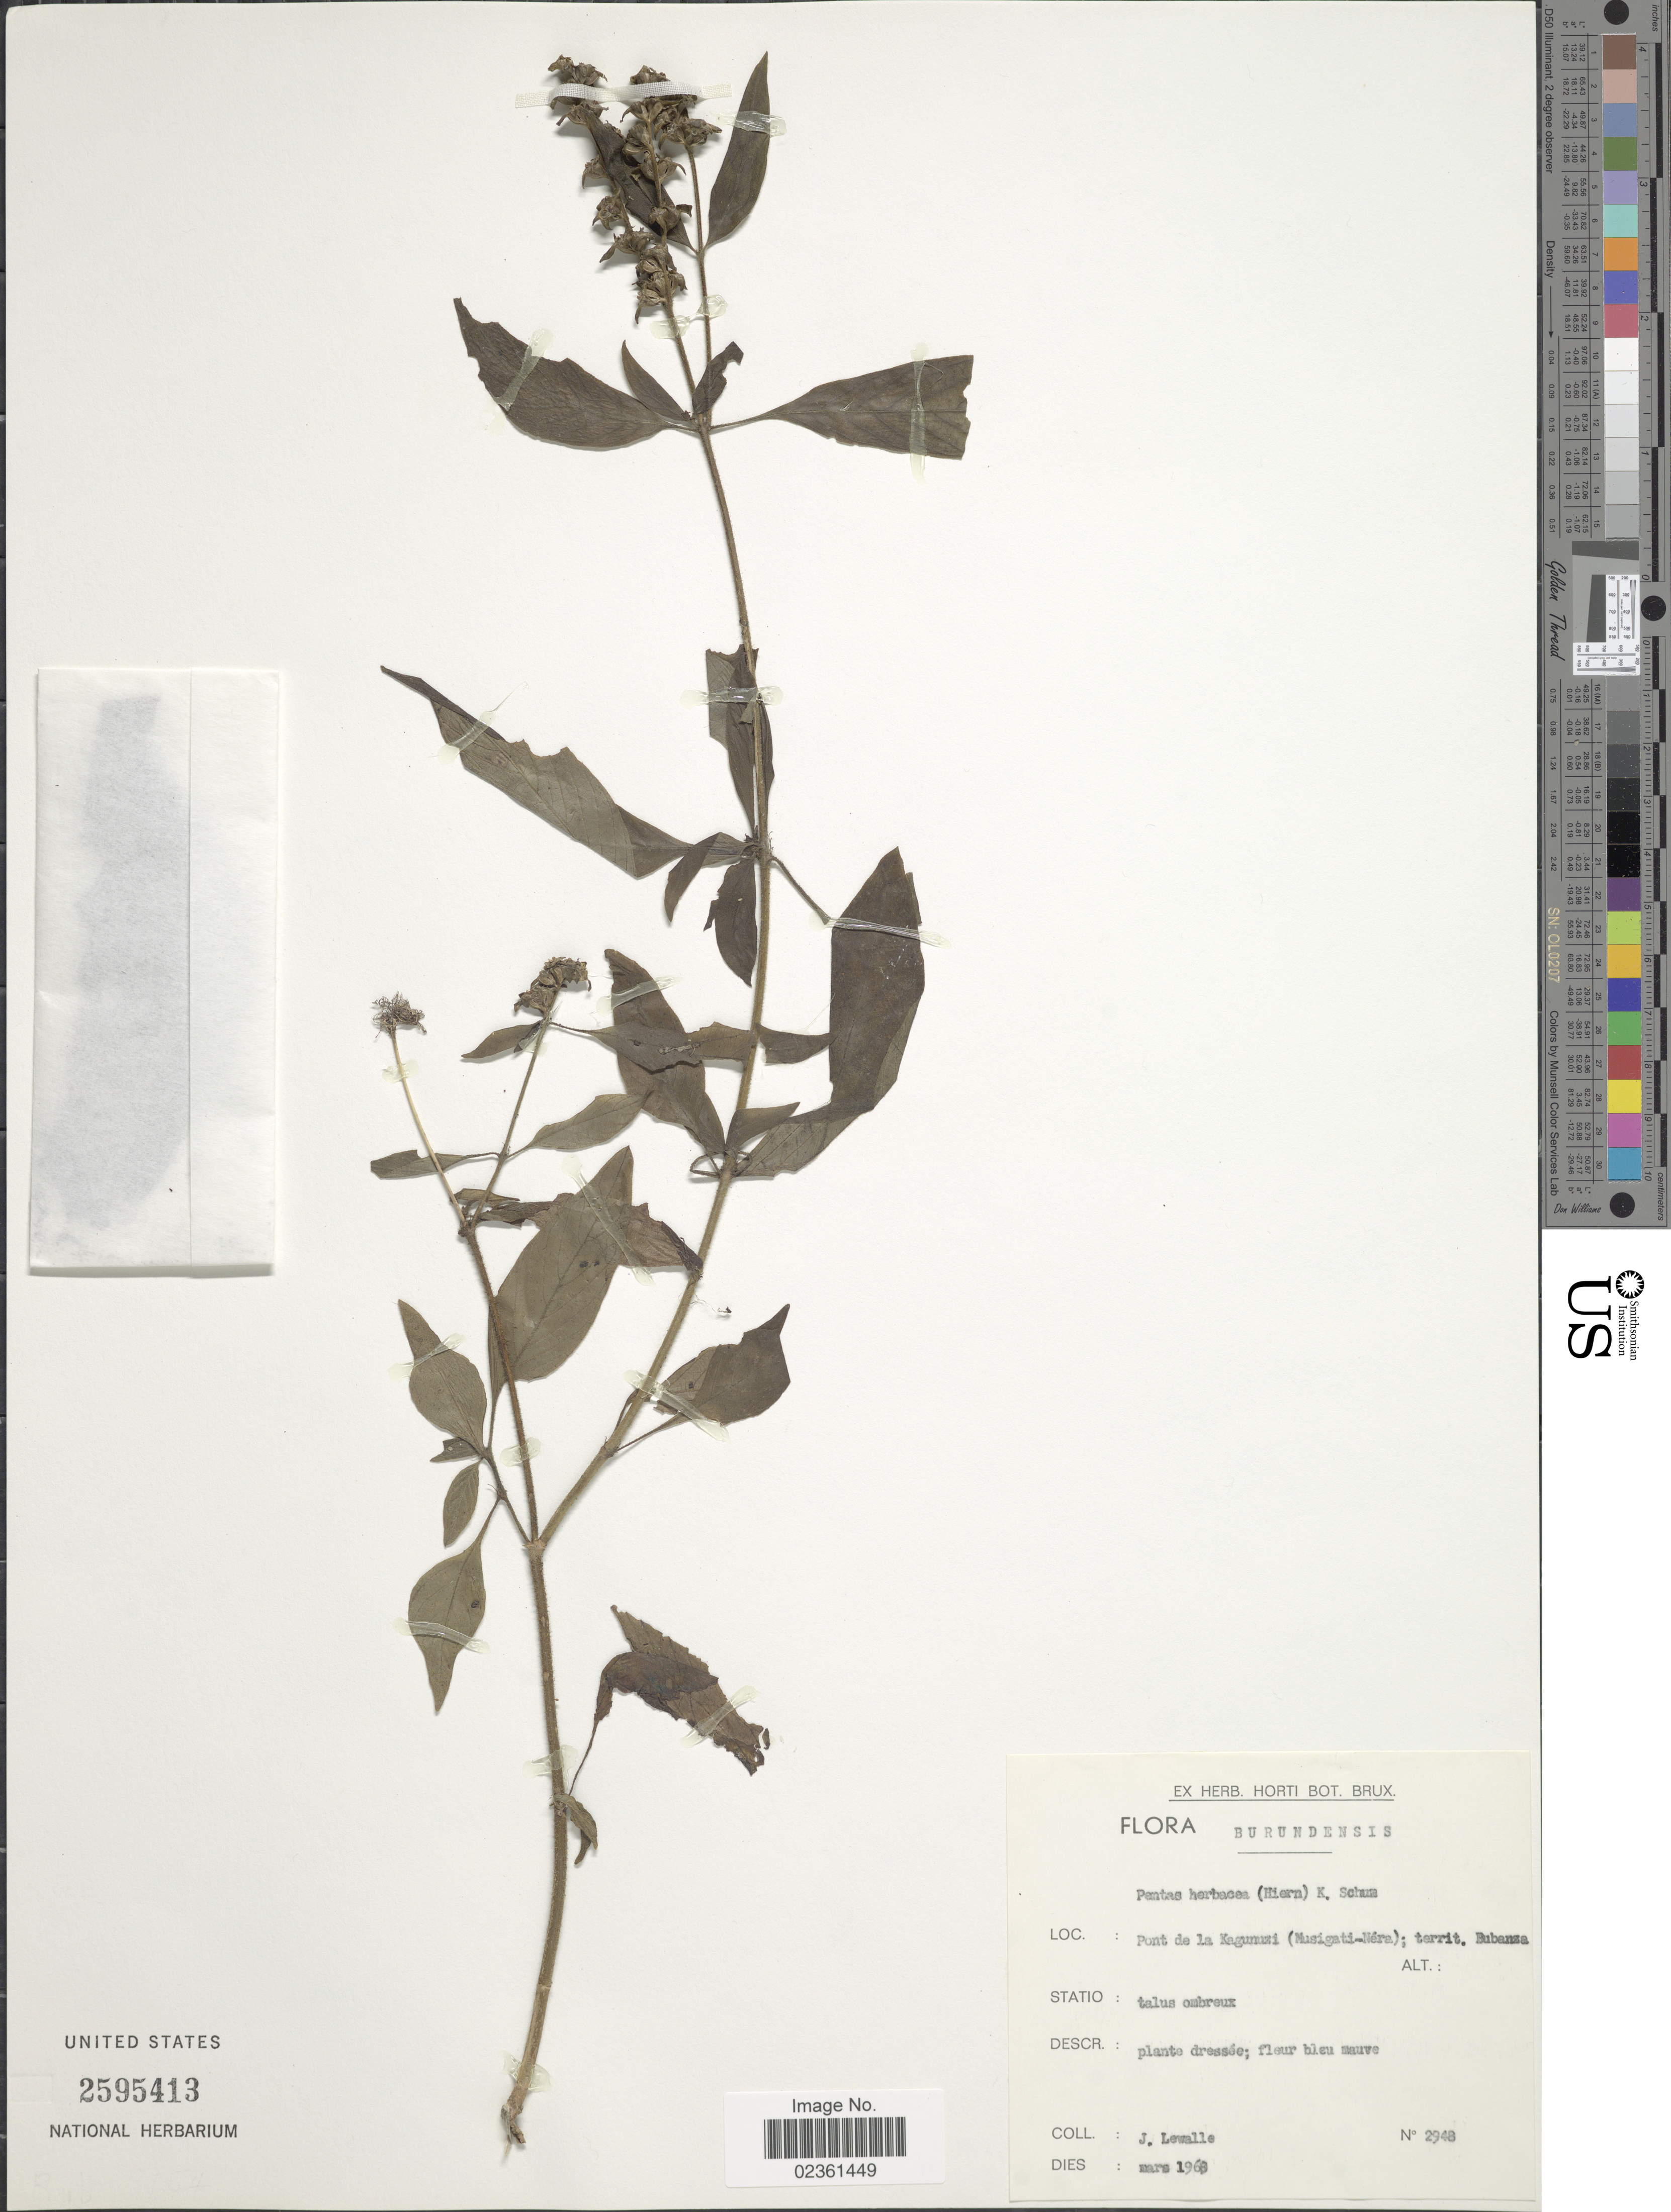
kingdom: Plantae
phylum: Tracheophyta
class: Magnoliopsida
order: Gentianales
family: Rubiaceae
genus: Pentas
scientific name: Pentas herbacea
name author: (Hiern) K. Schum.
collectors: J. Lewalle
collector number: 2948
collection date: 1968-03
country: Burundi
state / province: Bubanza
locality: Burundensis, Pont de la Kagumuzi (Musigati-Mera); territ, Bubanza.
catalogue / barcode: US 2595413